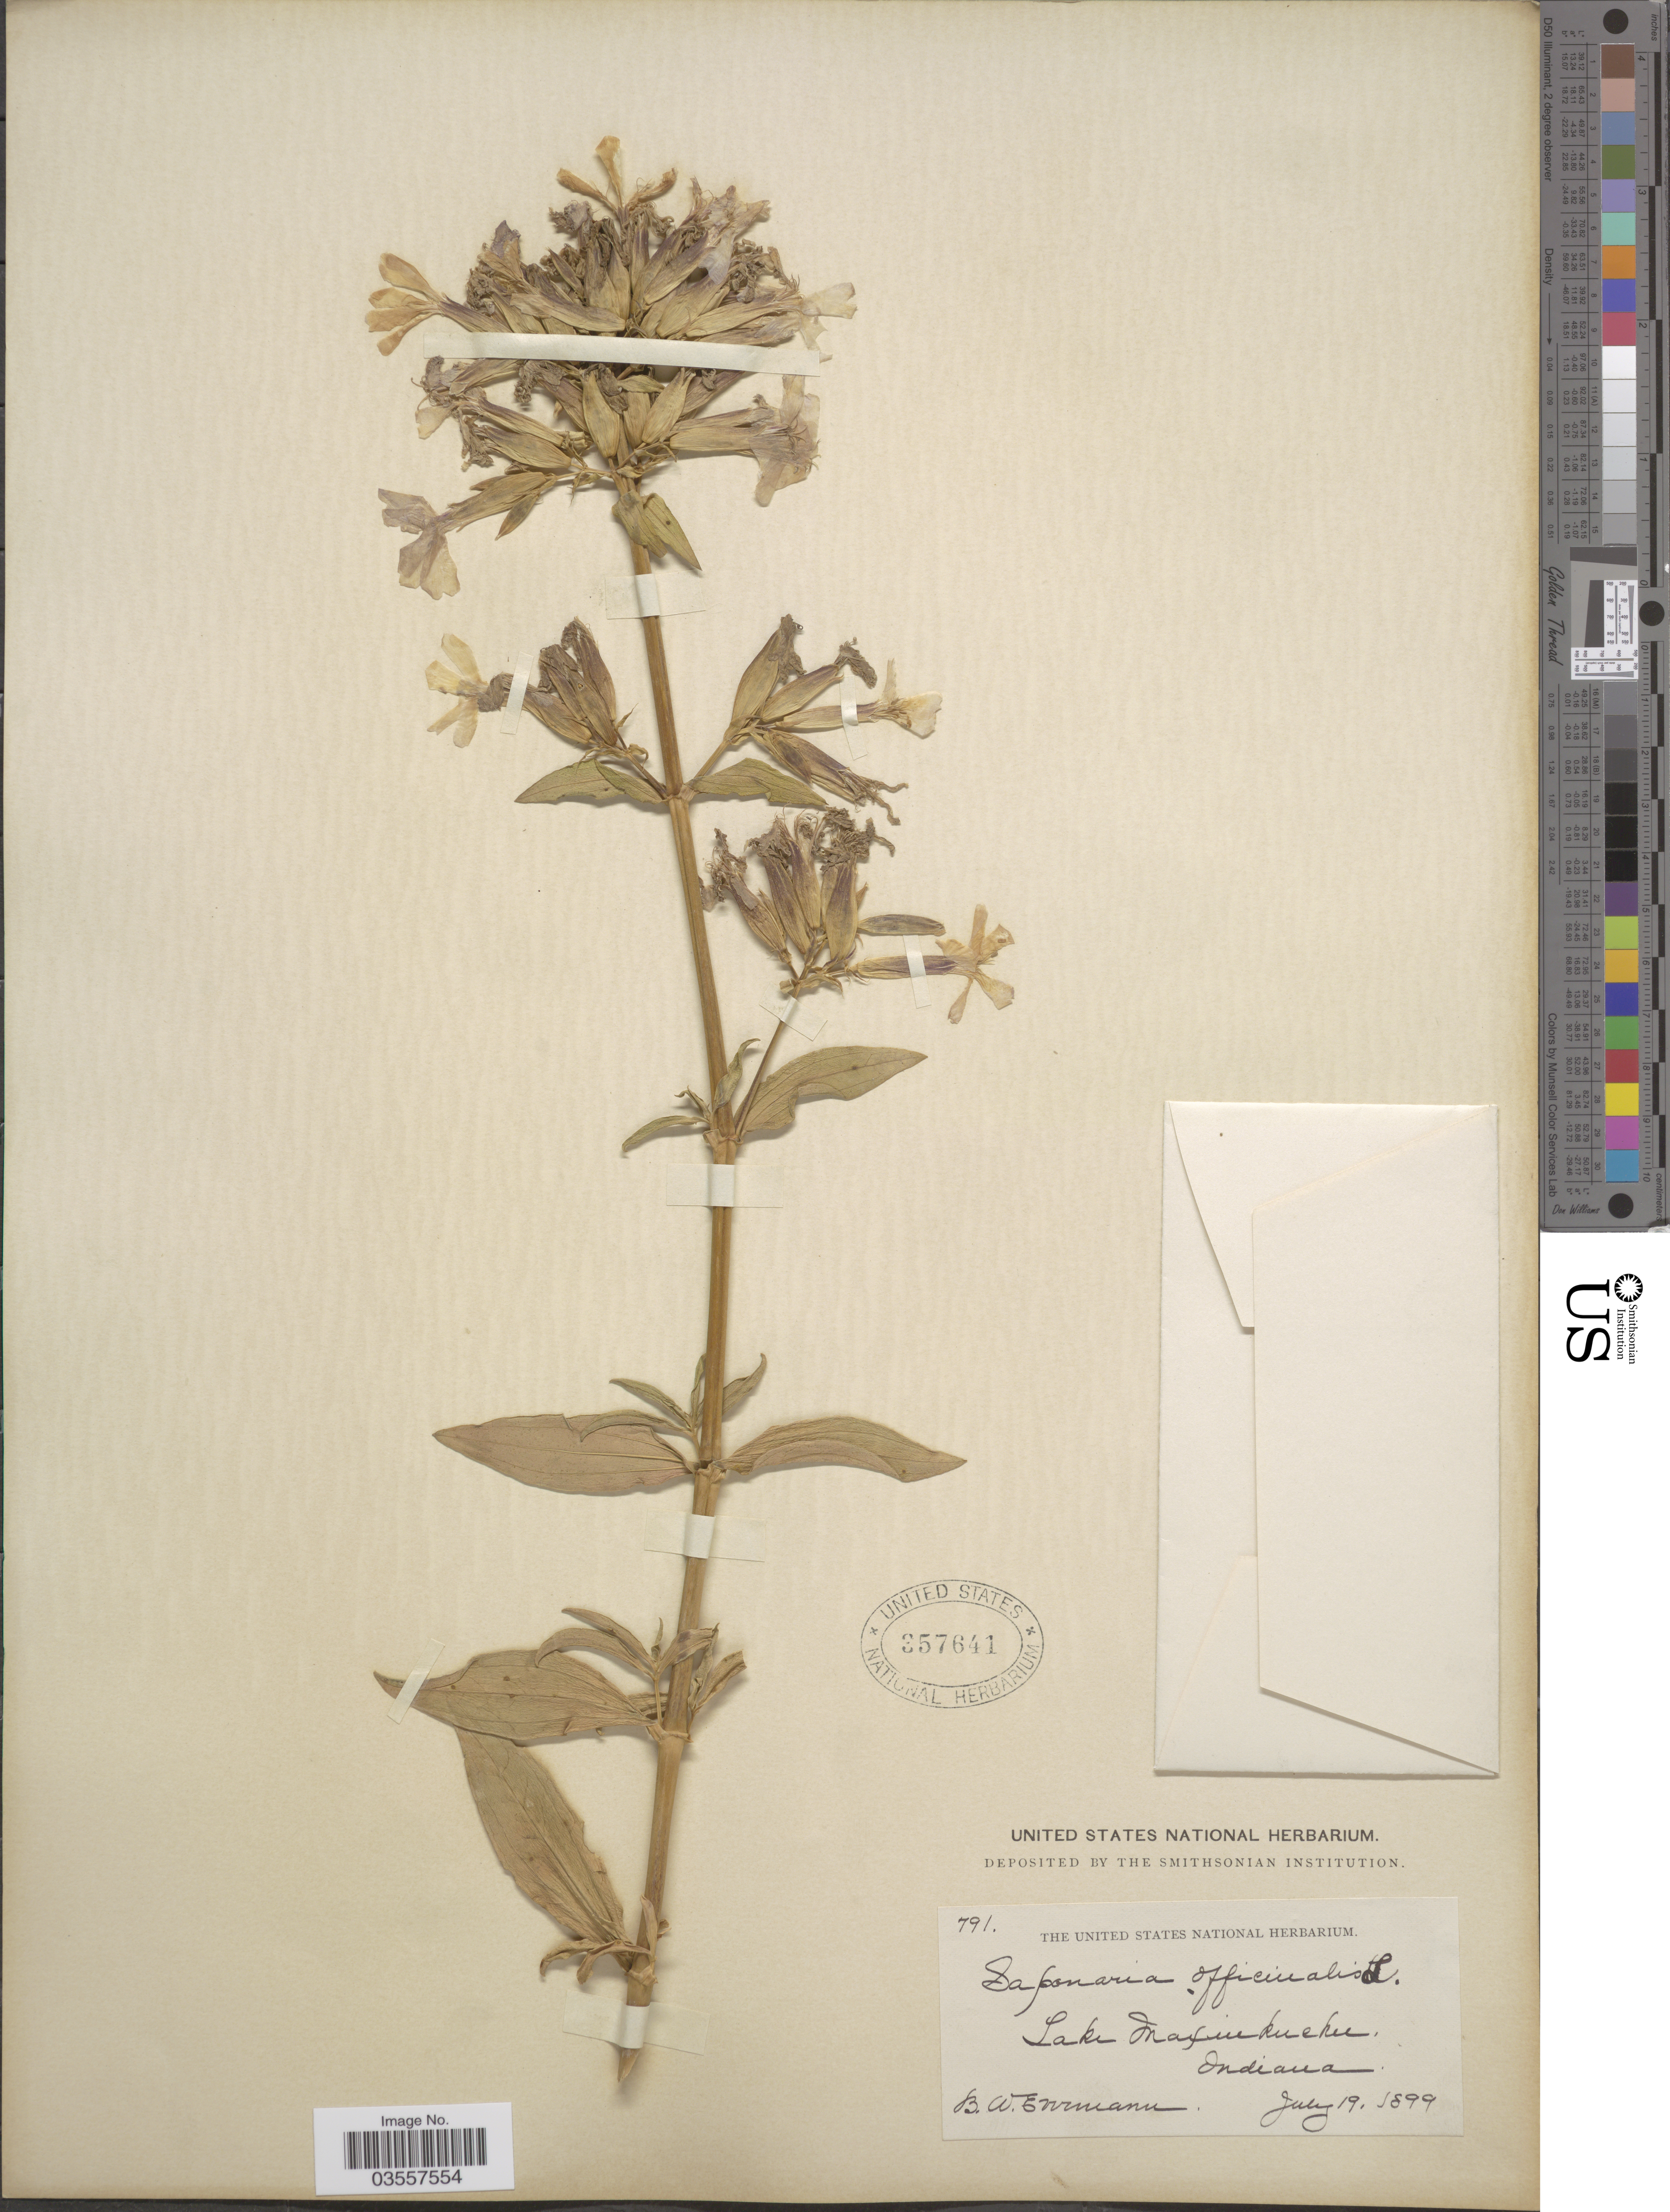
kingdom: Plantae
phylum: Tracheophyta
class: Magnoliopsida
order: Caryophyllales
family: Caryophyllaceae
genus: Saponaria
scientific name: Saponaria officinalis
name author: L.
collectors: B. W. Evermann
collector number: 791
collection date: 1899-07-19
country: United States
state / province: Indiana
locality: Lake Maxinkuckee.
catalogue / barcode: US 357641